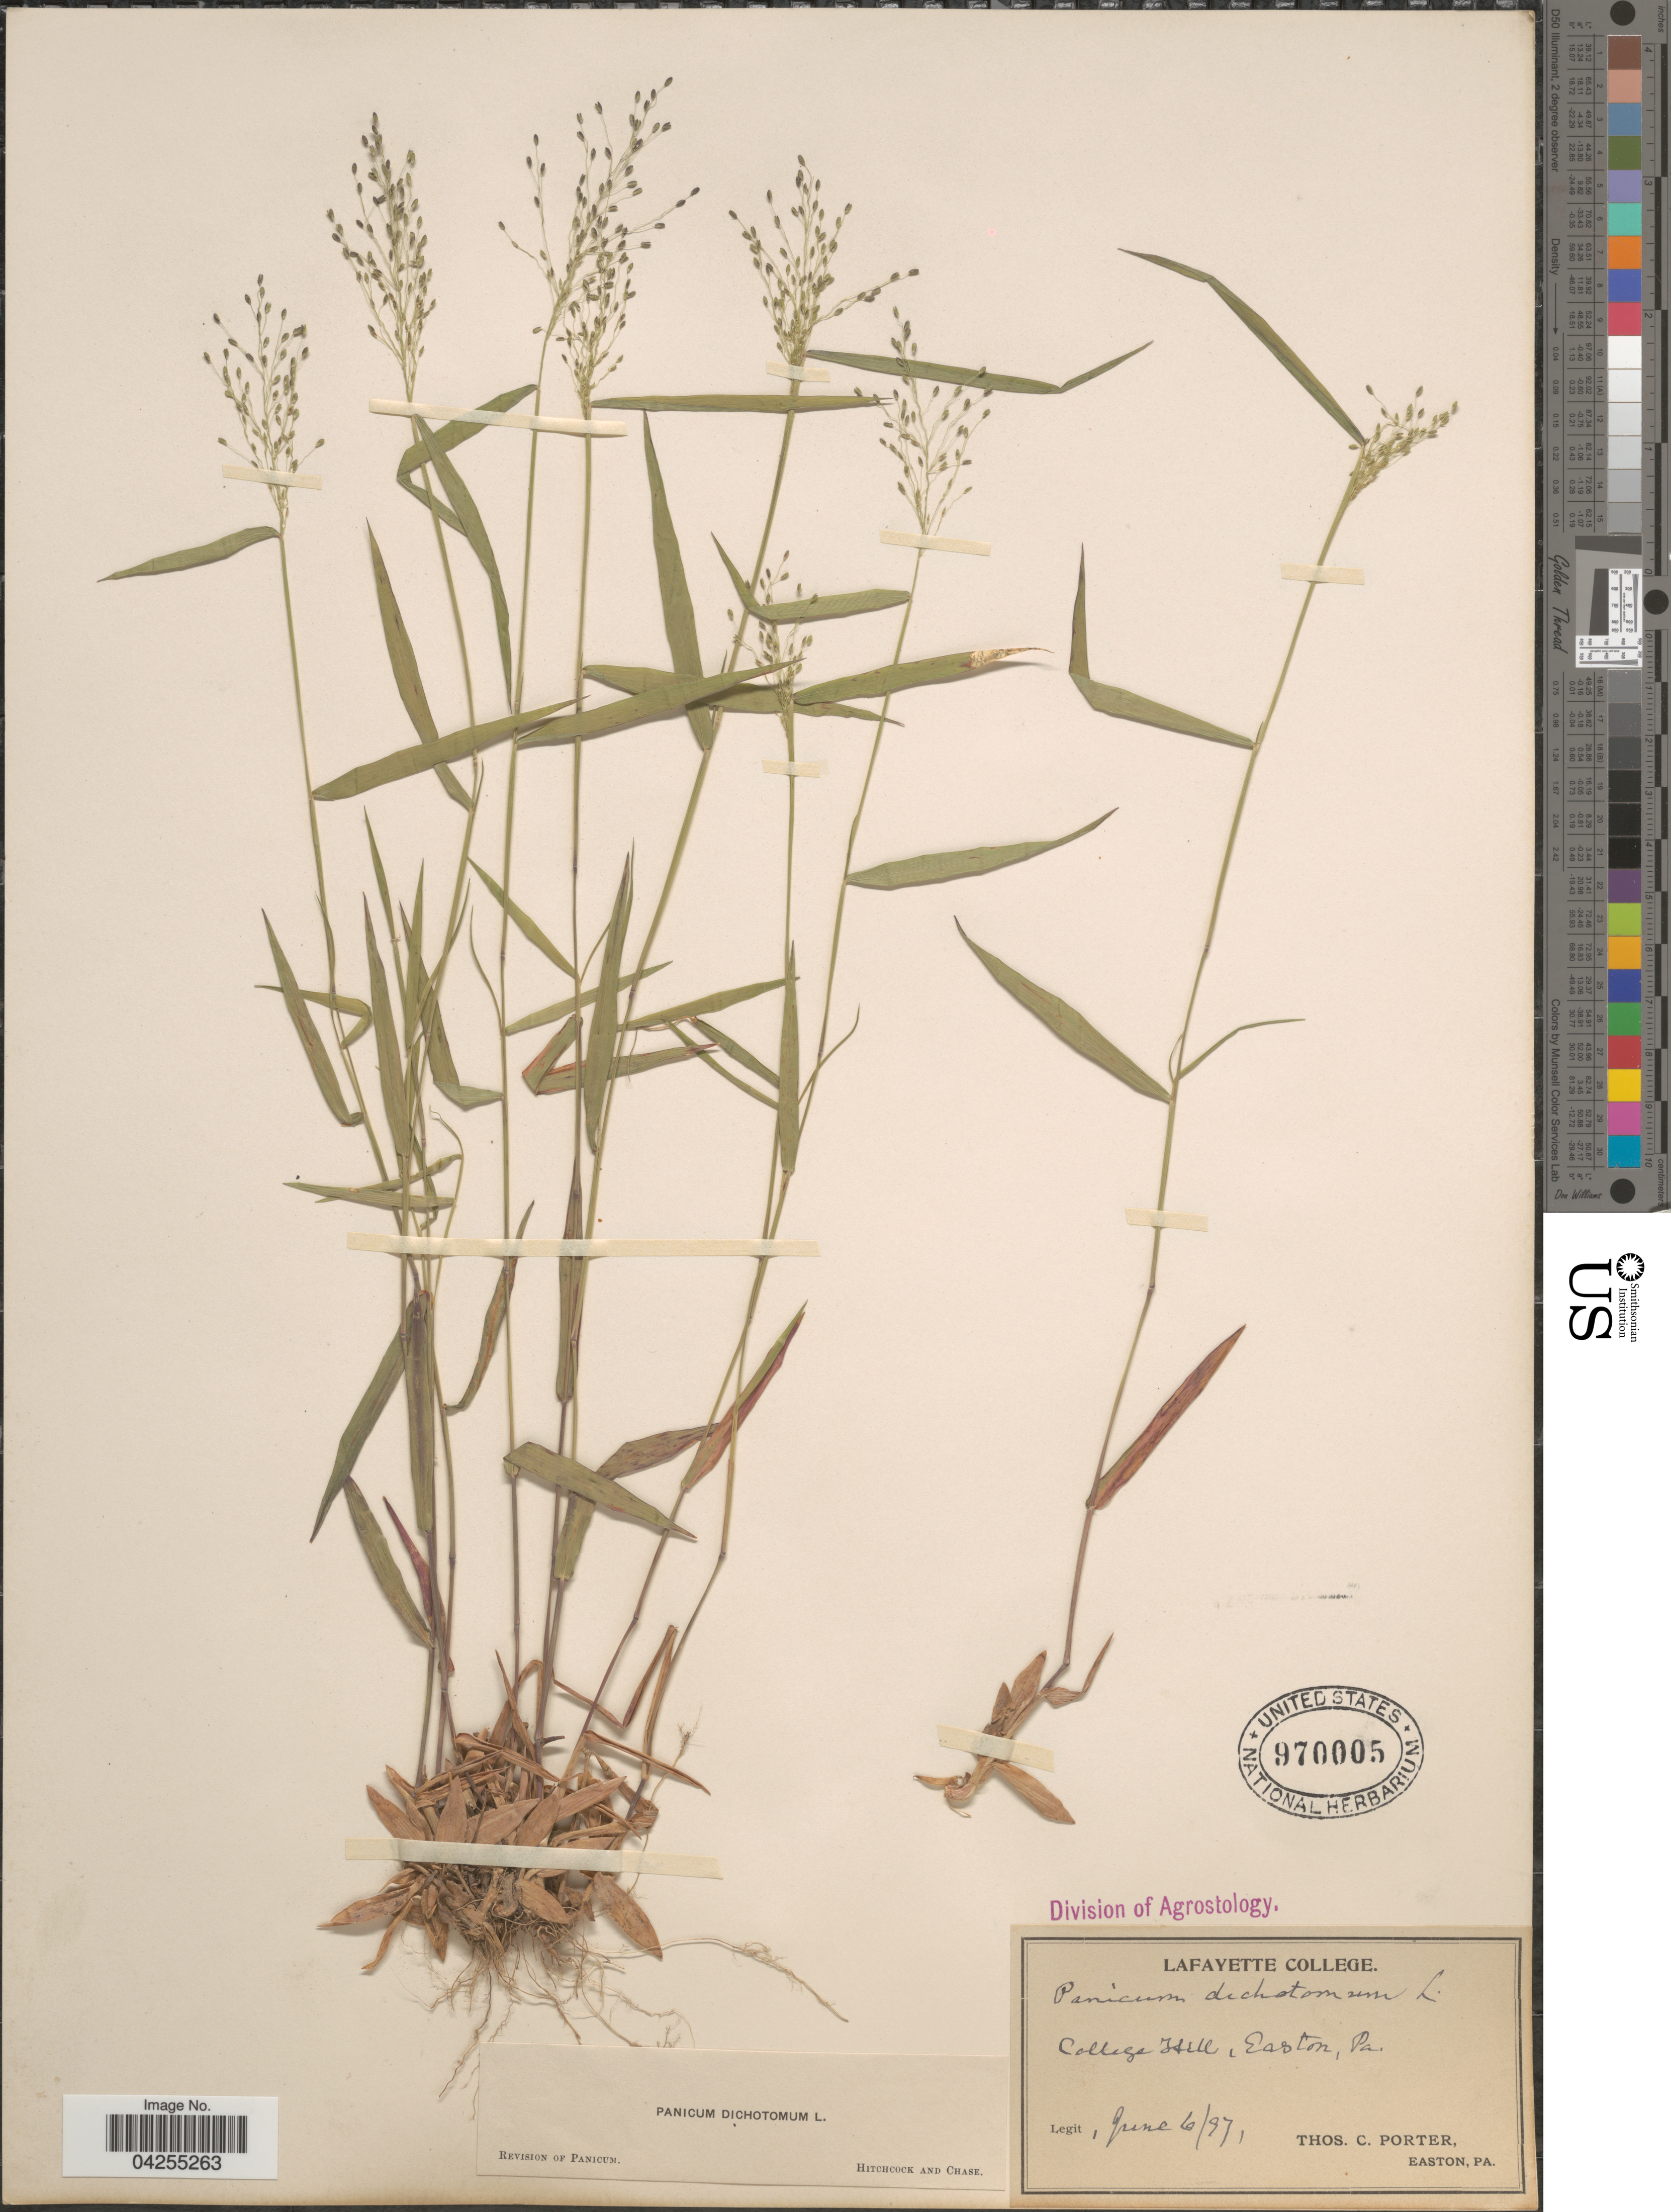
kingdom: Plantae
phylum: Tracheophyta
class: Liliopsida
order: Poales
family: Poaceae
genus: Dichanthelium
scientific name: Dichanthelium dichotomum var. dichotomum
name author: (L.) Gould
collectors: T. Porter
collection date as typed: Transcribed d/m/y: 6/6/97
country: United States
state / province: Pennsylvania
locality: College Hill, Easton.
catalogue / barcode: US 970005